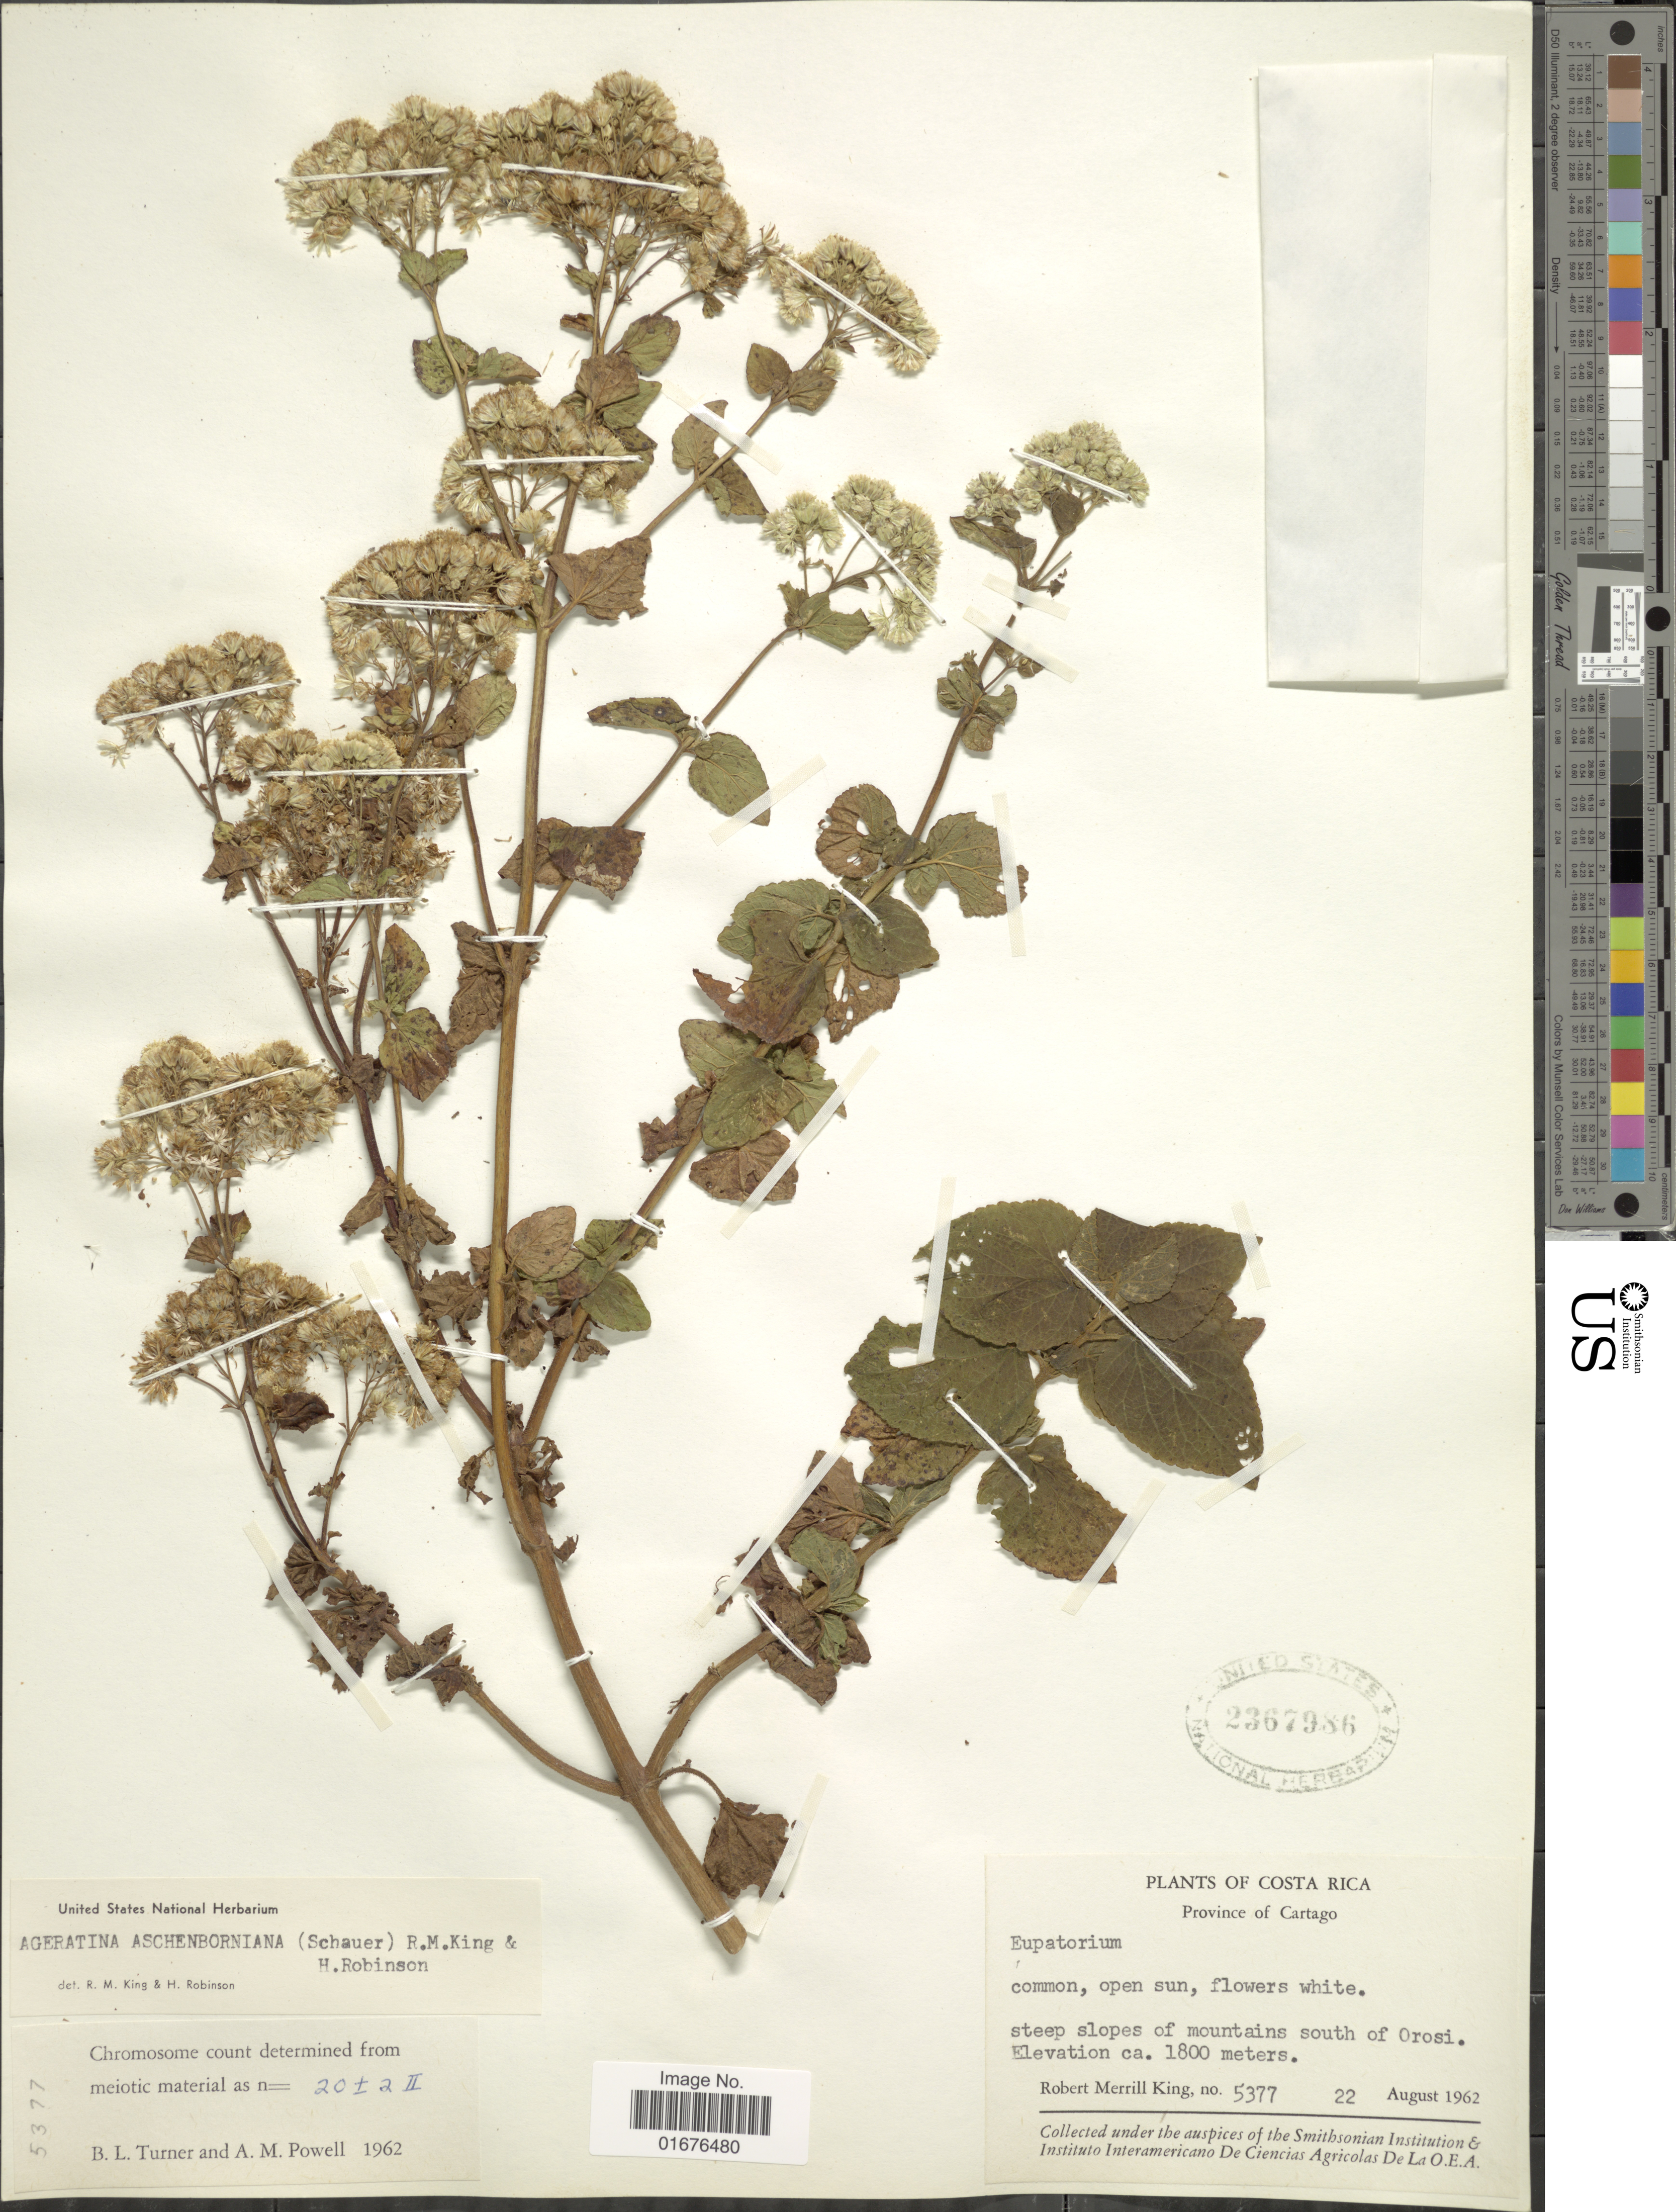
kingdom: Plantae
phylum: Tracheophyta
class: Magnoliopsida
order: Asterales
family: Asteraceae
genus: Ageratina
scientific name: Ageratina pichinchensis var. bustamenta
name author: (DC.) R.M. King & H. Rob.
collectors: R. M. King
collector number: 5377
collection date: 1962-08-22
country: Costa Rica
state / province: Cartago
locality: Steep slopes of mountains south of Orosi.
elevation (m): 1800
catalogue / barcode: US 2367986